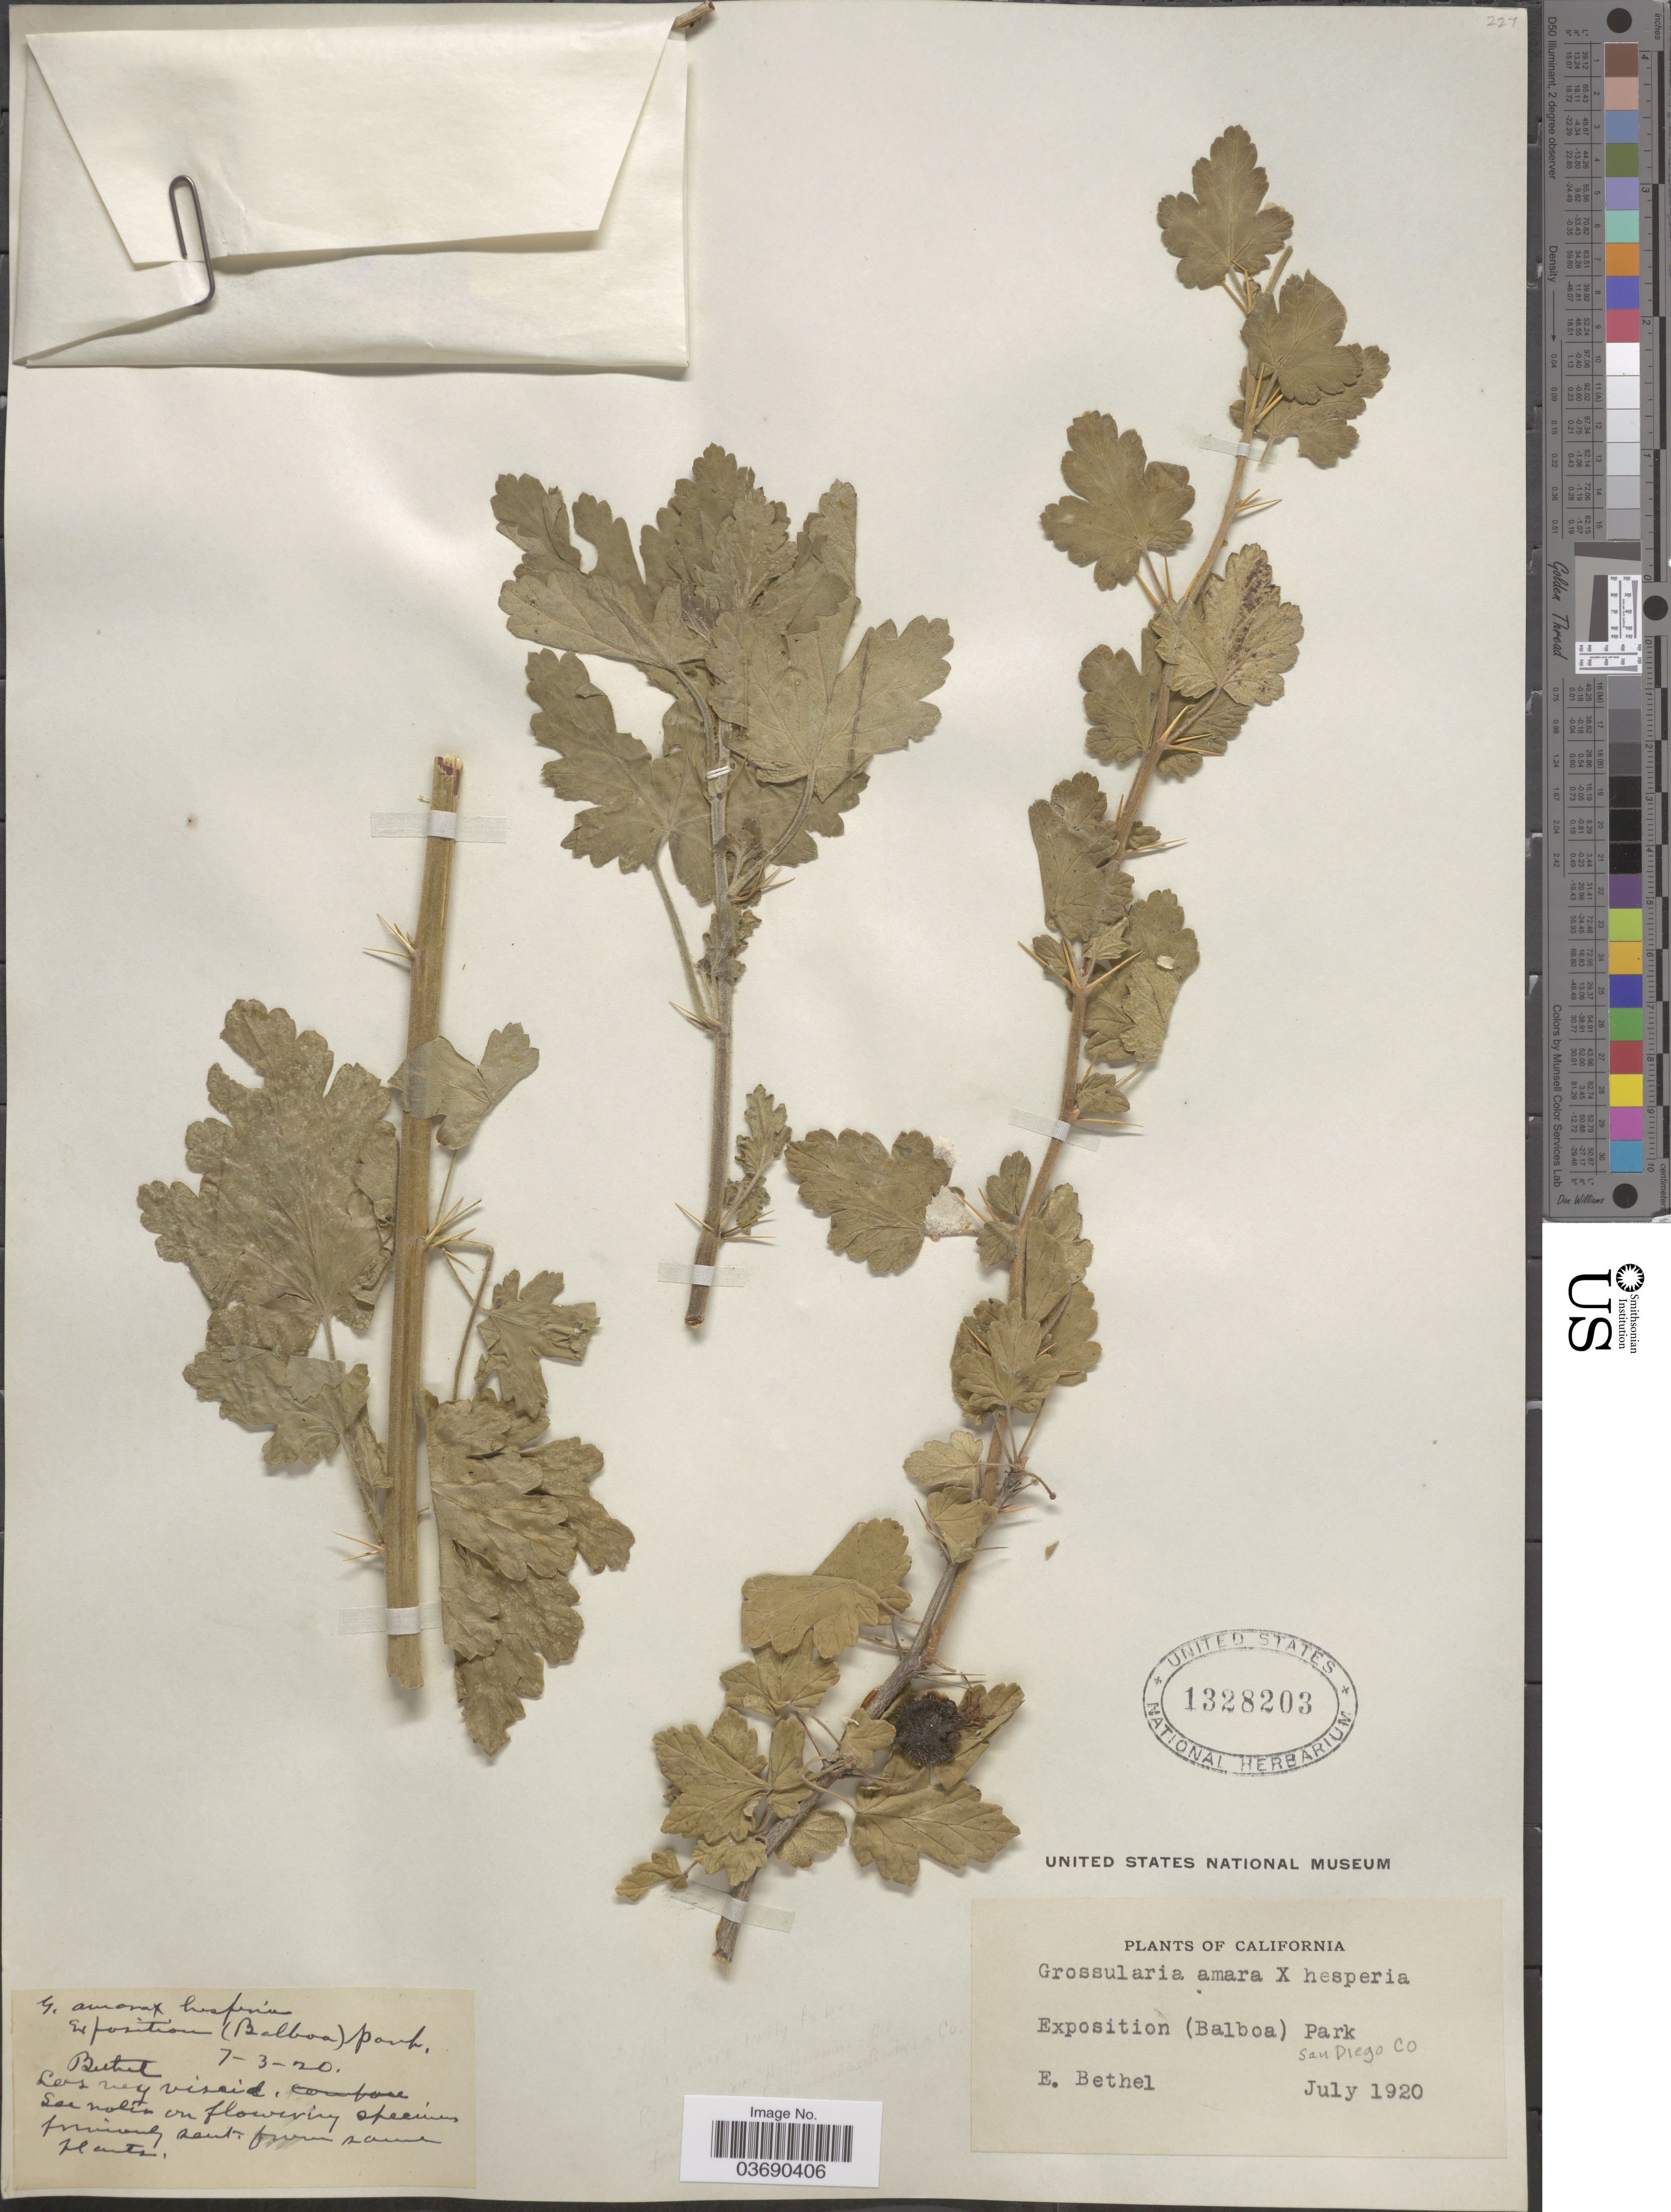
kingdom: Plantae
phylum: Tracheophyta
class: Magnoliopsida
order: Saxifragales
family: Grossulariaceae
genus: Ribes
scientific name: Ribes amarum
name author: McClatchie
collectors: E. Bethel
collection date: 1920-07-03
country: United States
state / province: California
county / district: San Diego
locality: Exposition (Balboa) Park. San Diego Co.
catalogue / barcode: US 1328203